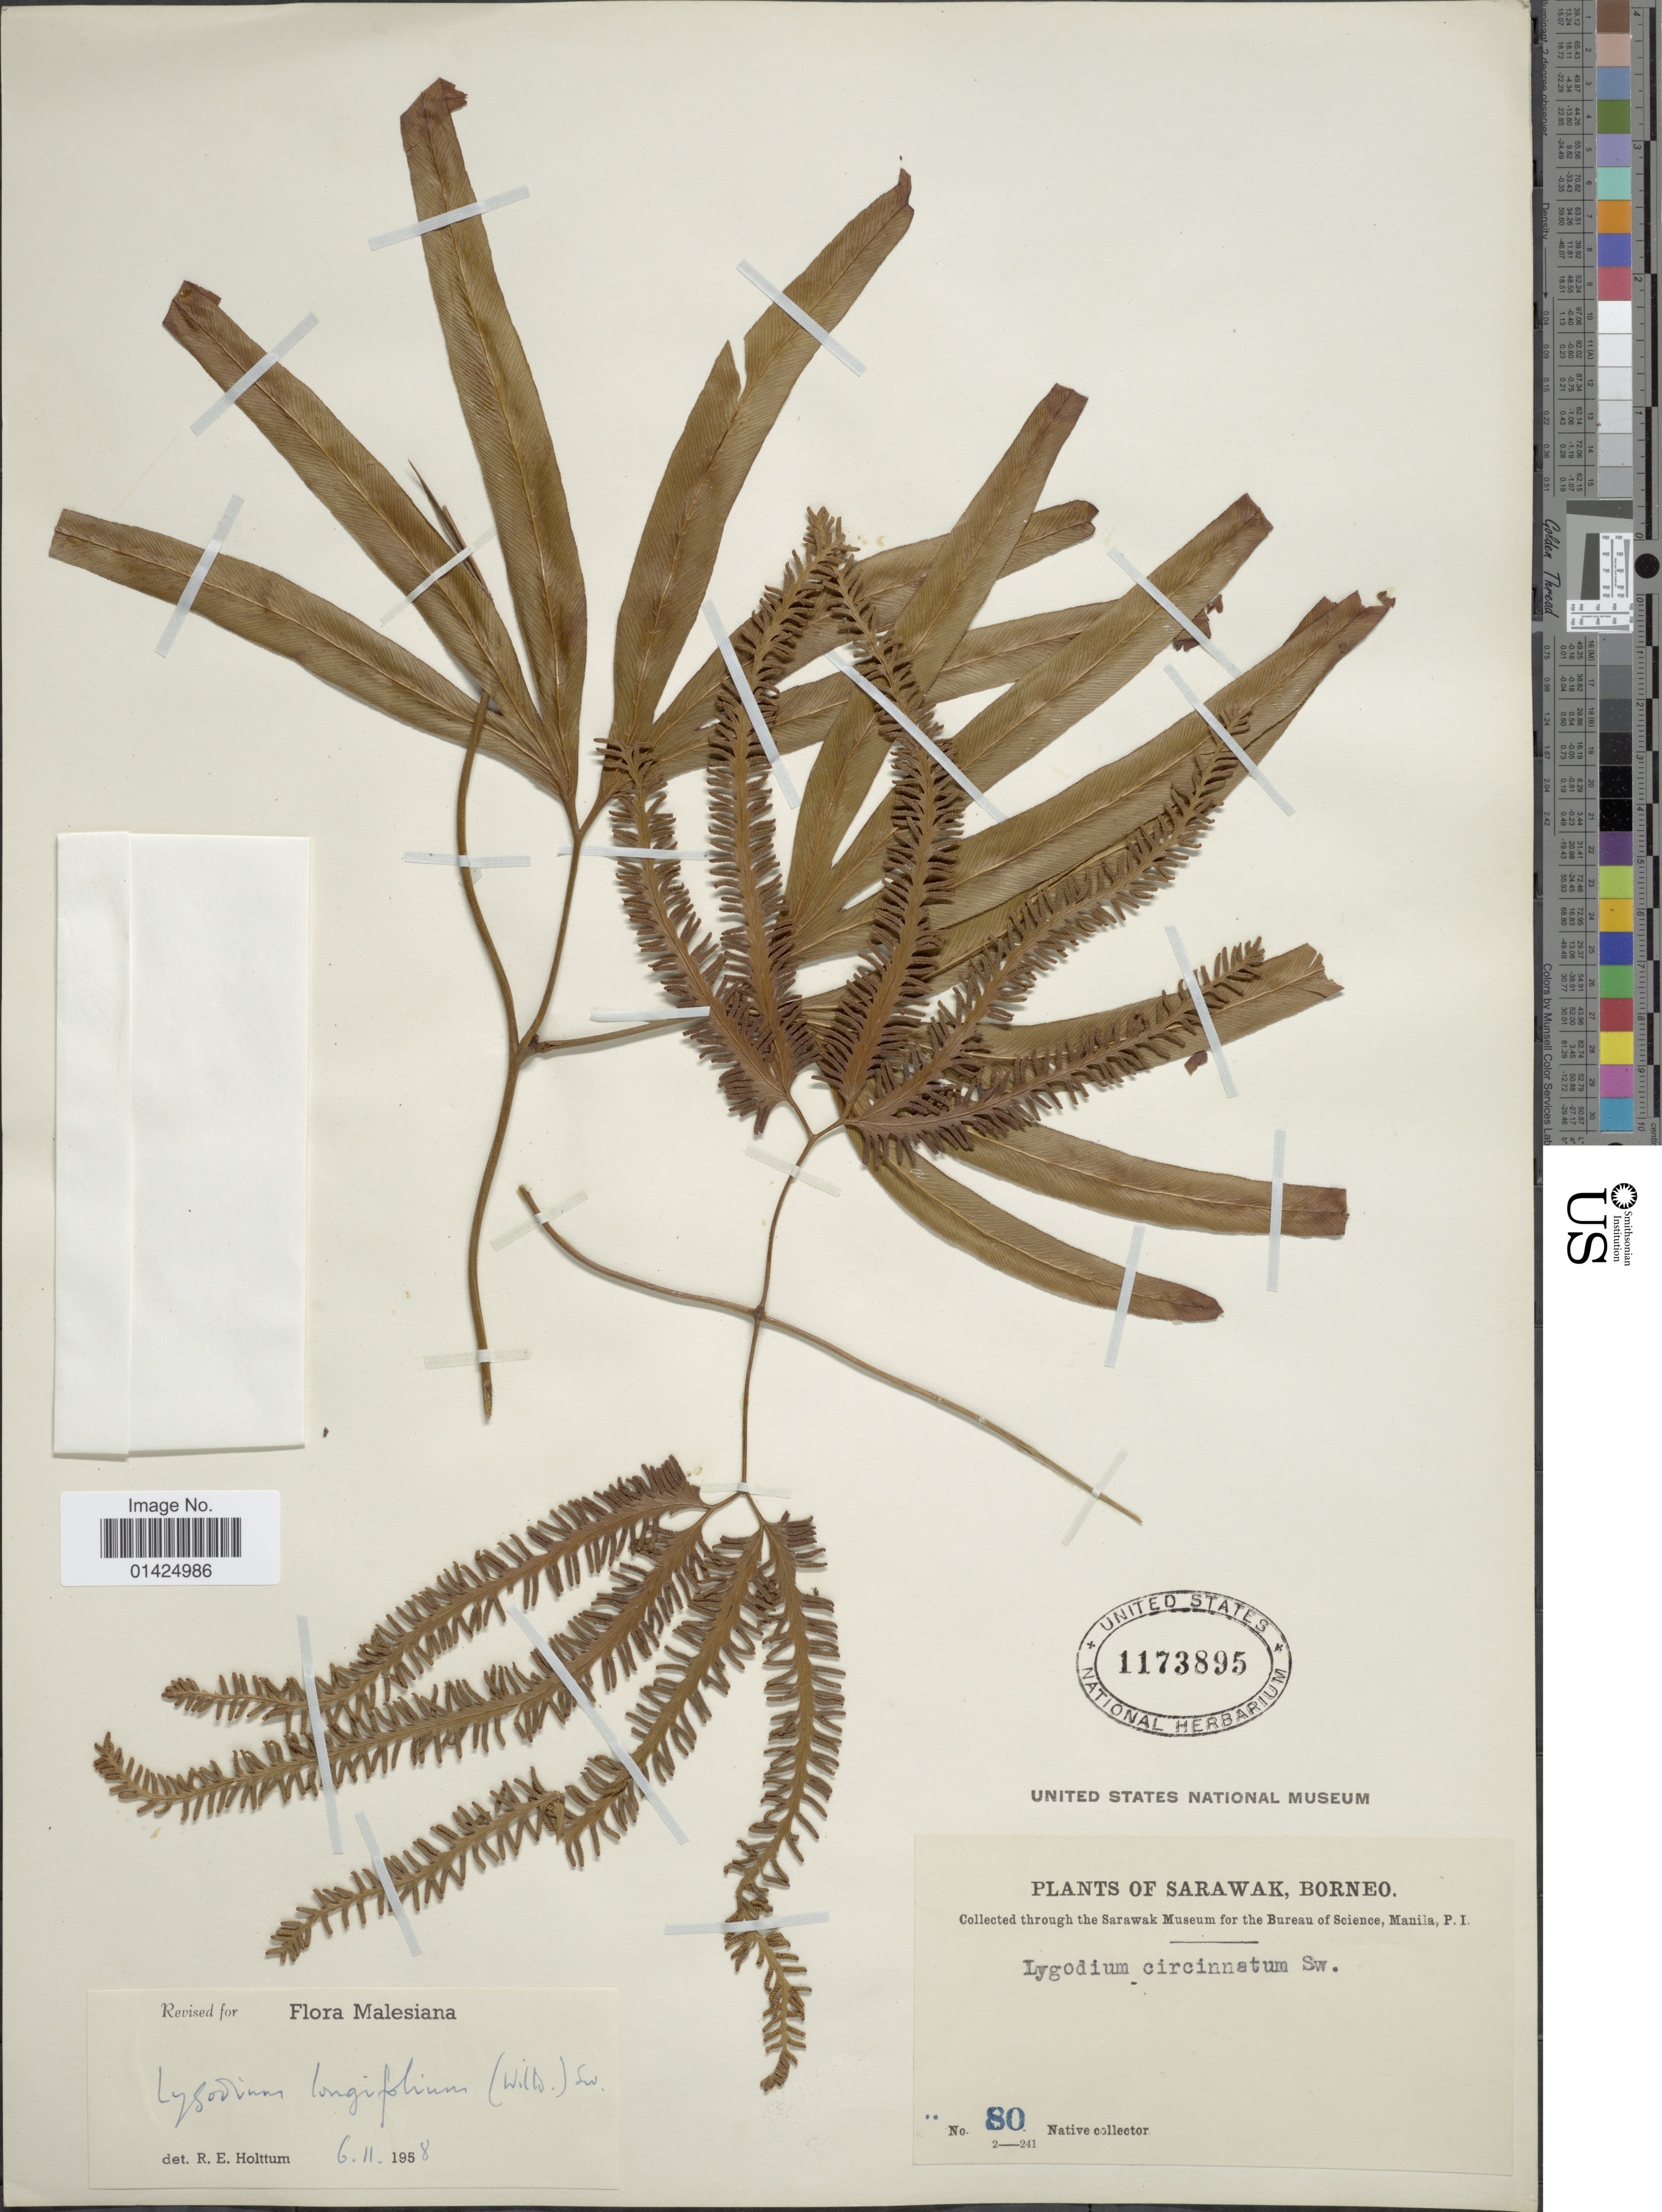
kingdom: Plantae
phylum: Tracheophyta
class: Polypodiopsida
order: Schizaeales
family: Lygodiaceae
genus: Lygodium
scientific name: Lygodium longifolium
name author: (Willd.) Sw.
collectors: Native collector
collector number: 80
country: Malaysia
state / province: Sarawak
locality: Sarawak, Borneo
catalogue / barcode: US 1173895